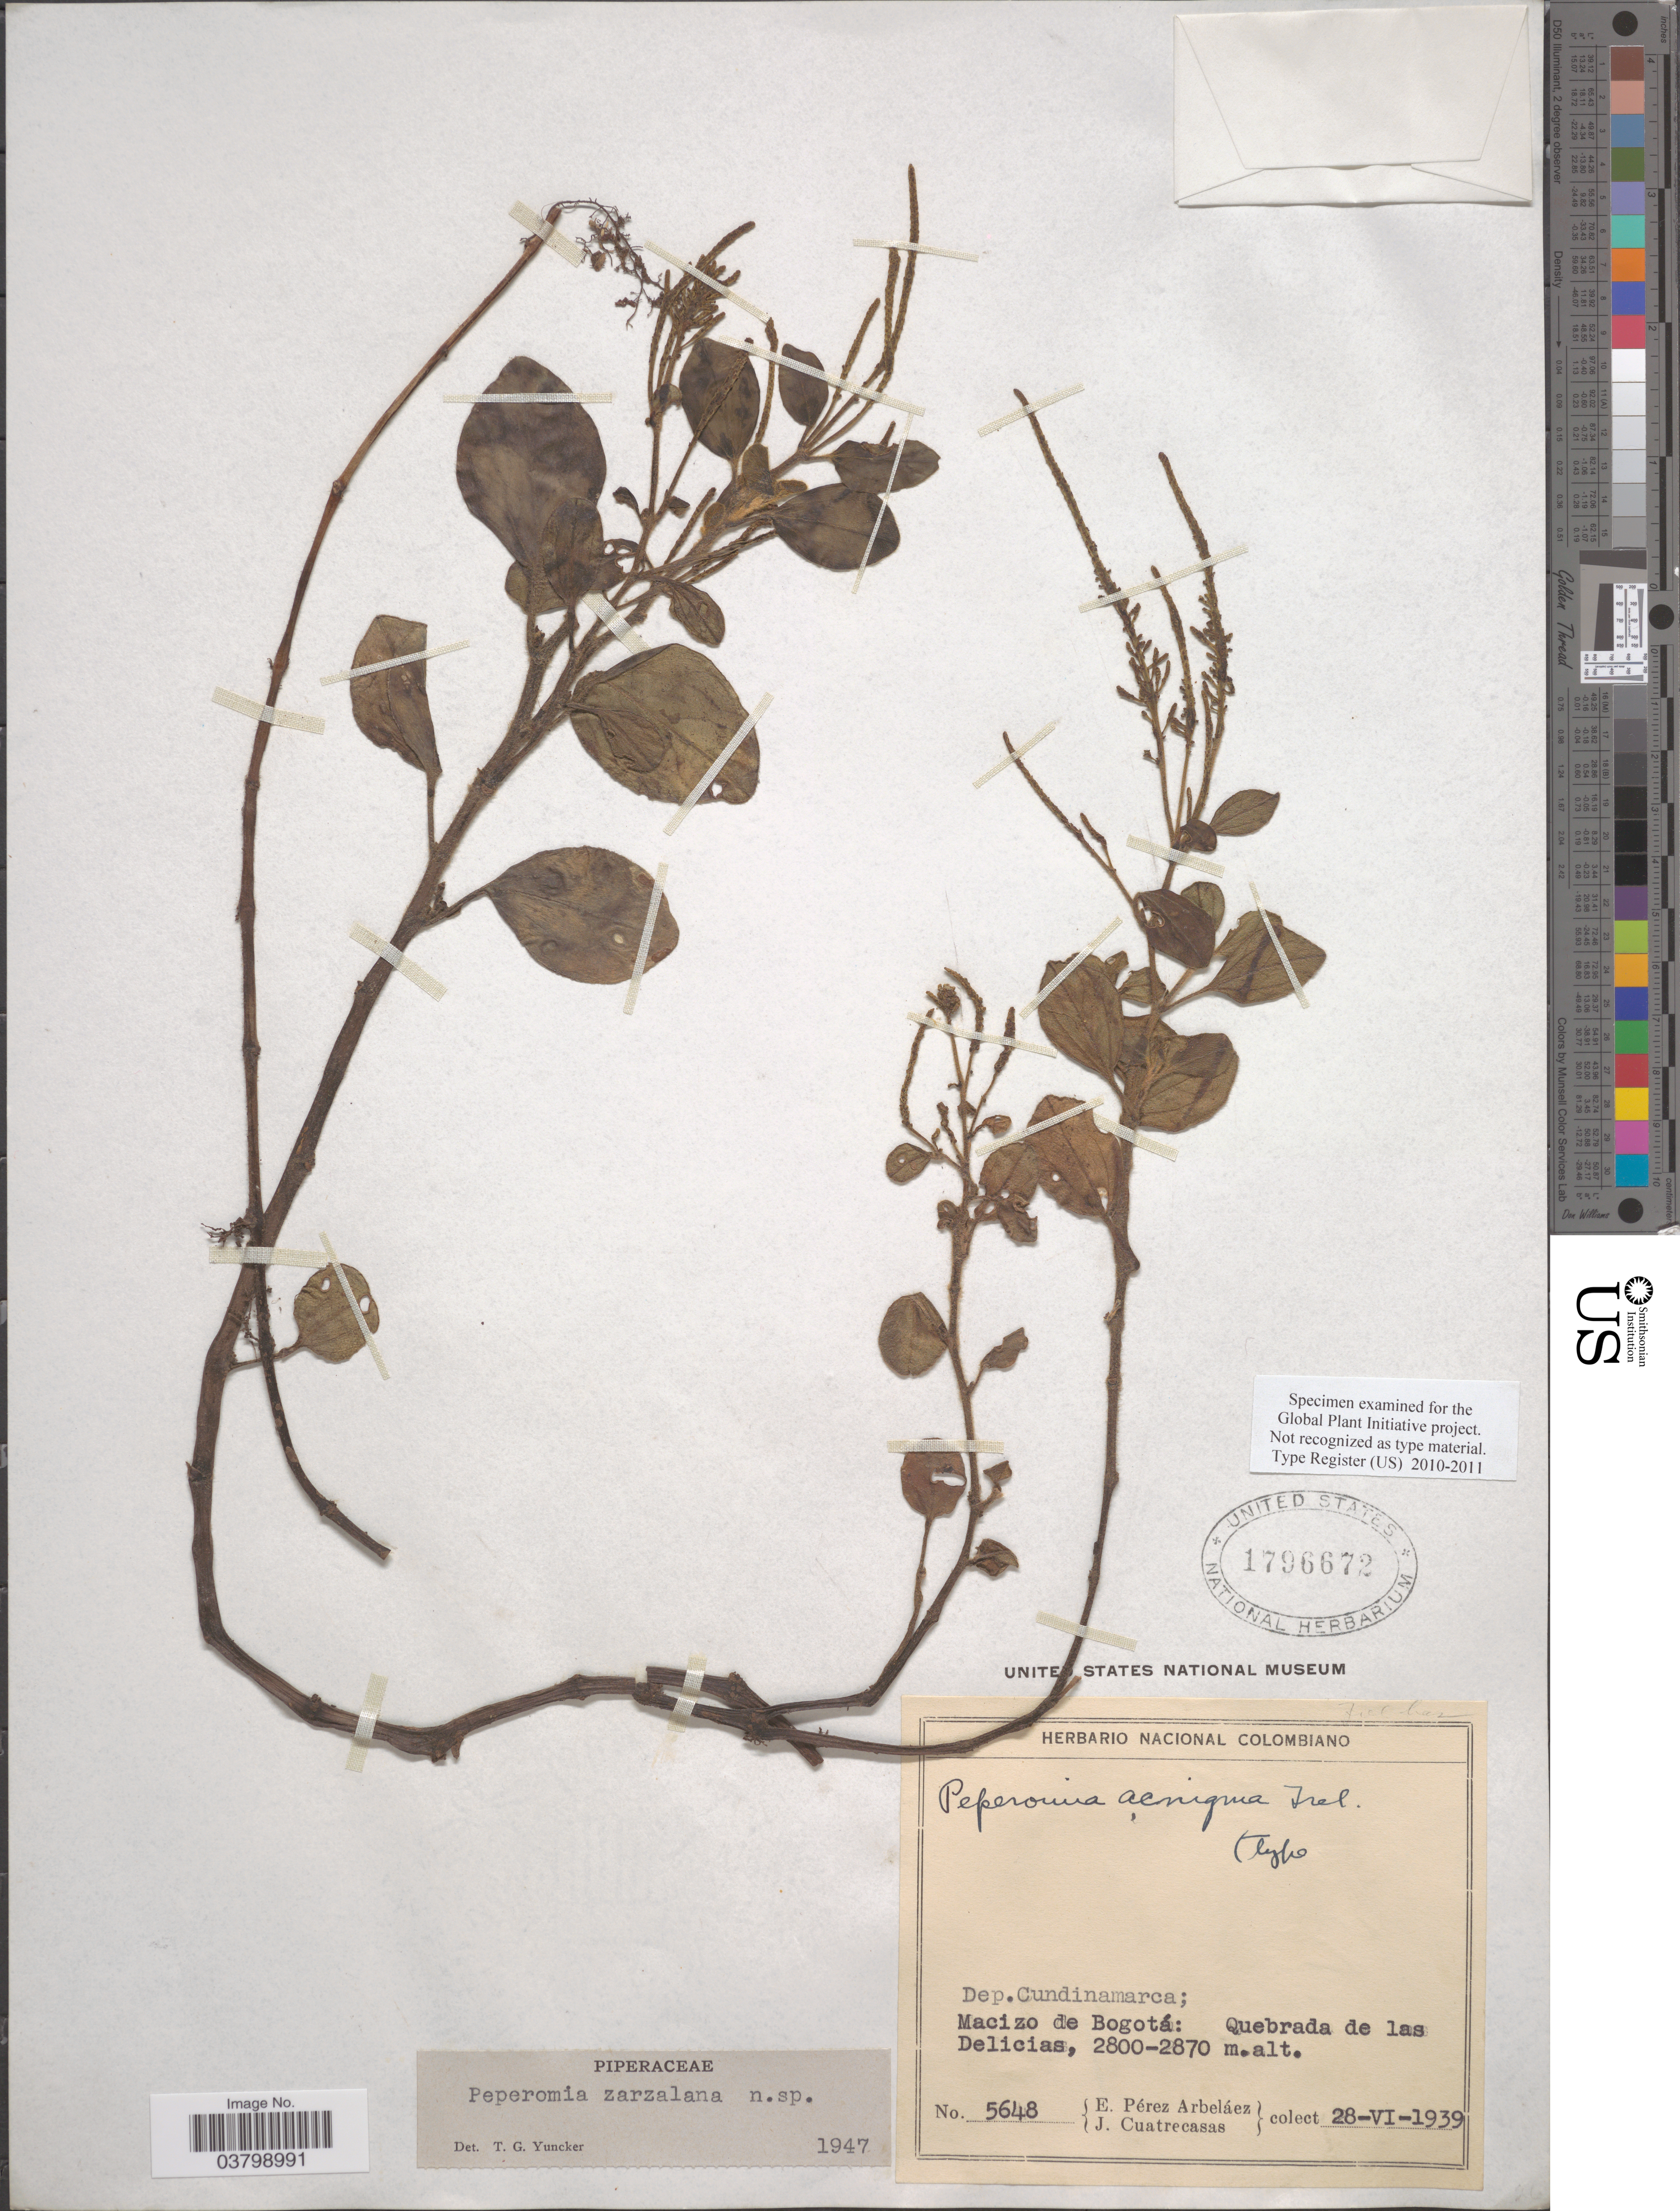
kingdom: Plantae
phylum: Tracheophyta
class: Magnoliopsida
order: Piperales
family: Piperaceae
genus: Peperomia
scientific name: Peperomia zarzalana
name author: Trel. & Yunck.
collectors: E. Pérez Arbeláez & J. Cuatrecasas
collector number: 5648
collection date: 1939-06-28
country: Colombia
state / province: Cundinamarca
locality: Dep. Cundinamarca; Macizo de Bogotá: Quebrada de las Delicias.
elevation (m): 2800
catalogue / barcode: US 1796672